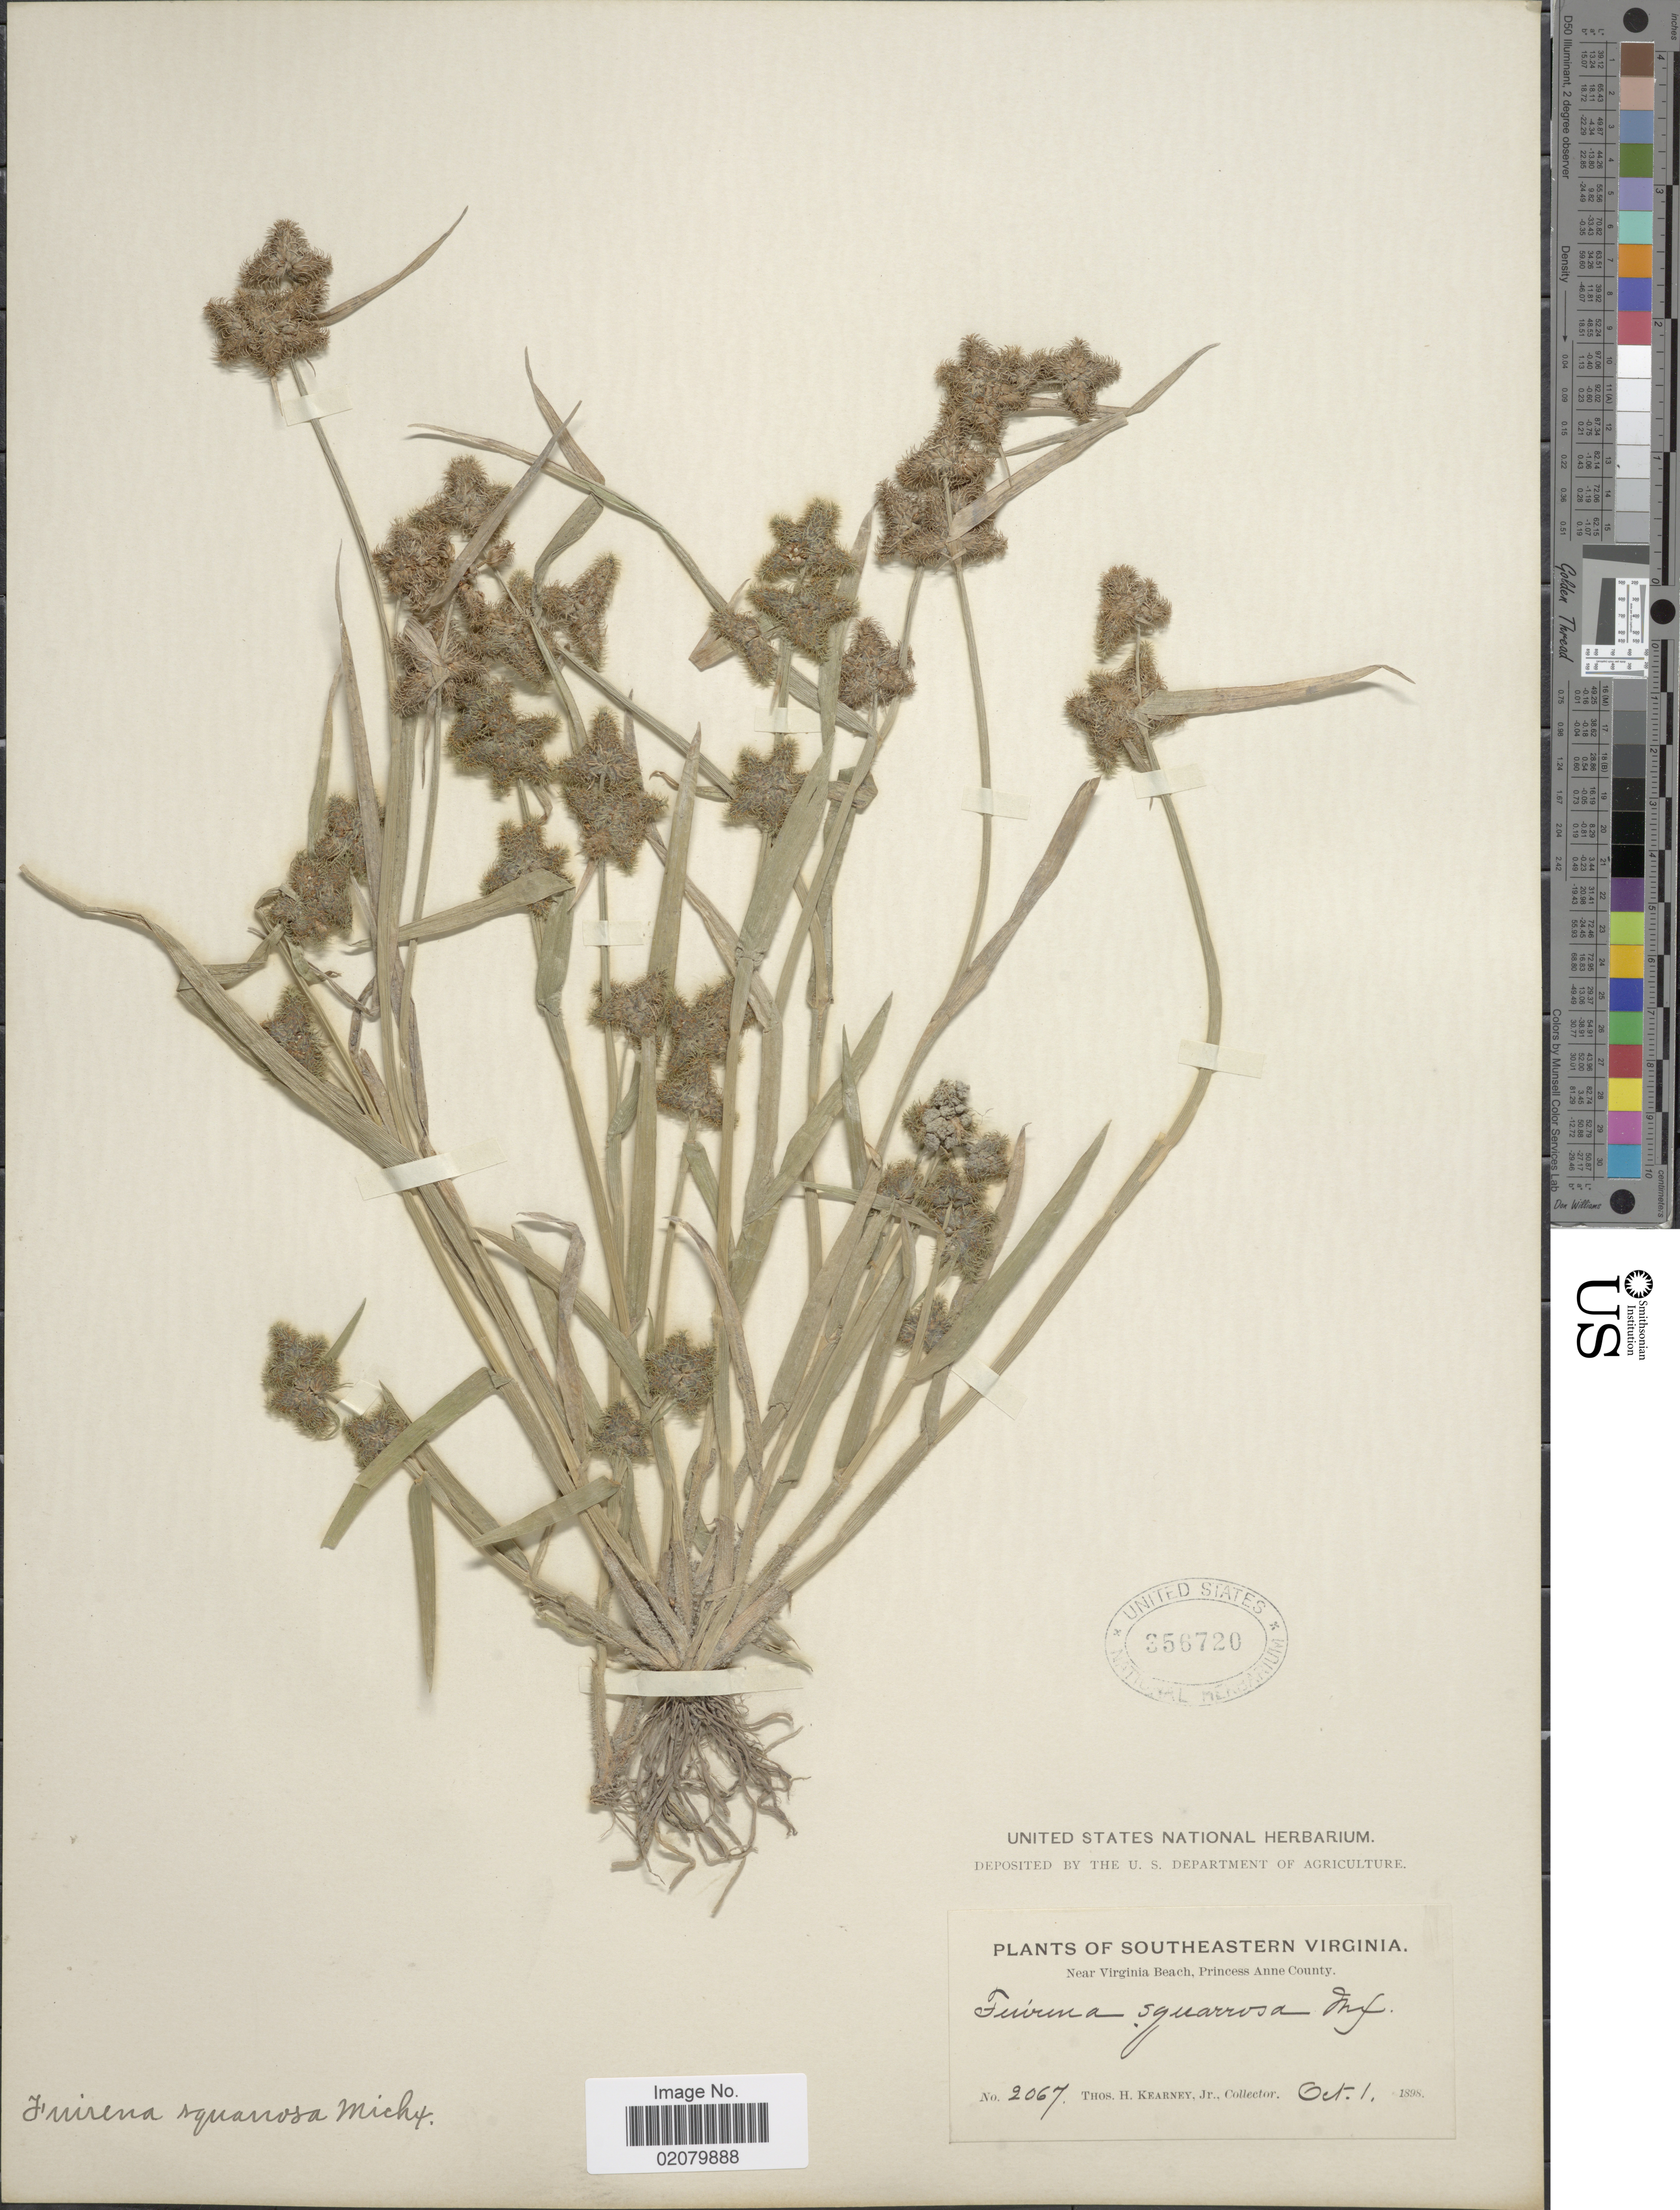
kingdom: Plantae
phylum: Tracheophyta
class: Liliopsida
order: Poales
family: Cyperaceae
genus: Fuirena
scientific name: Fuirena squarrosa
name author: Michx.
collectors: T. H. Kearney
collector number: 2067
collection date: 1898-10-01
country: United States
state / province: Virginia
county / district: City of Virginia Beach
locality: Southeastern Virginia, Near Virginia Beach, Princess Anne (=historic county name) County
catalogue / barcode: US 356720